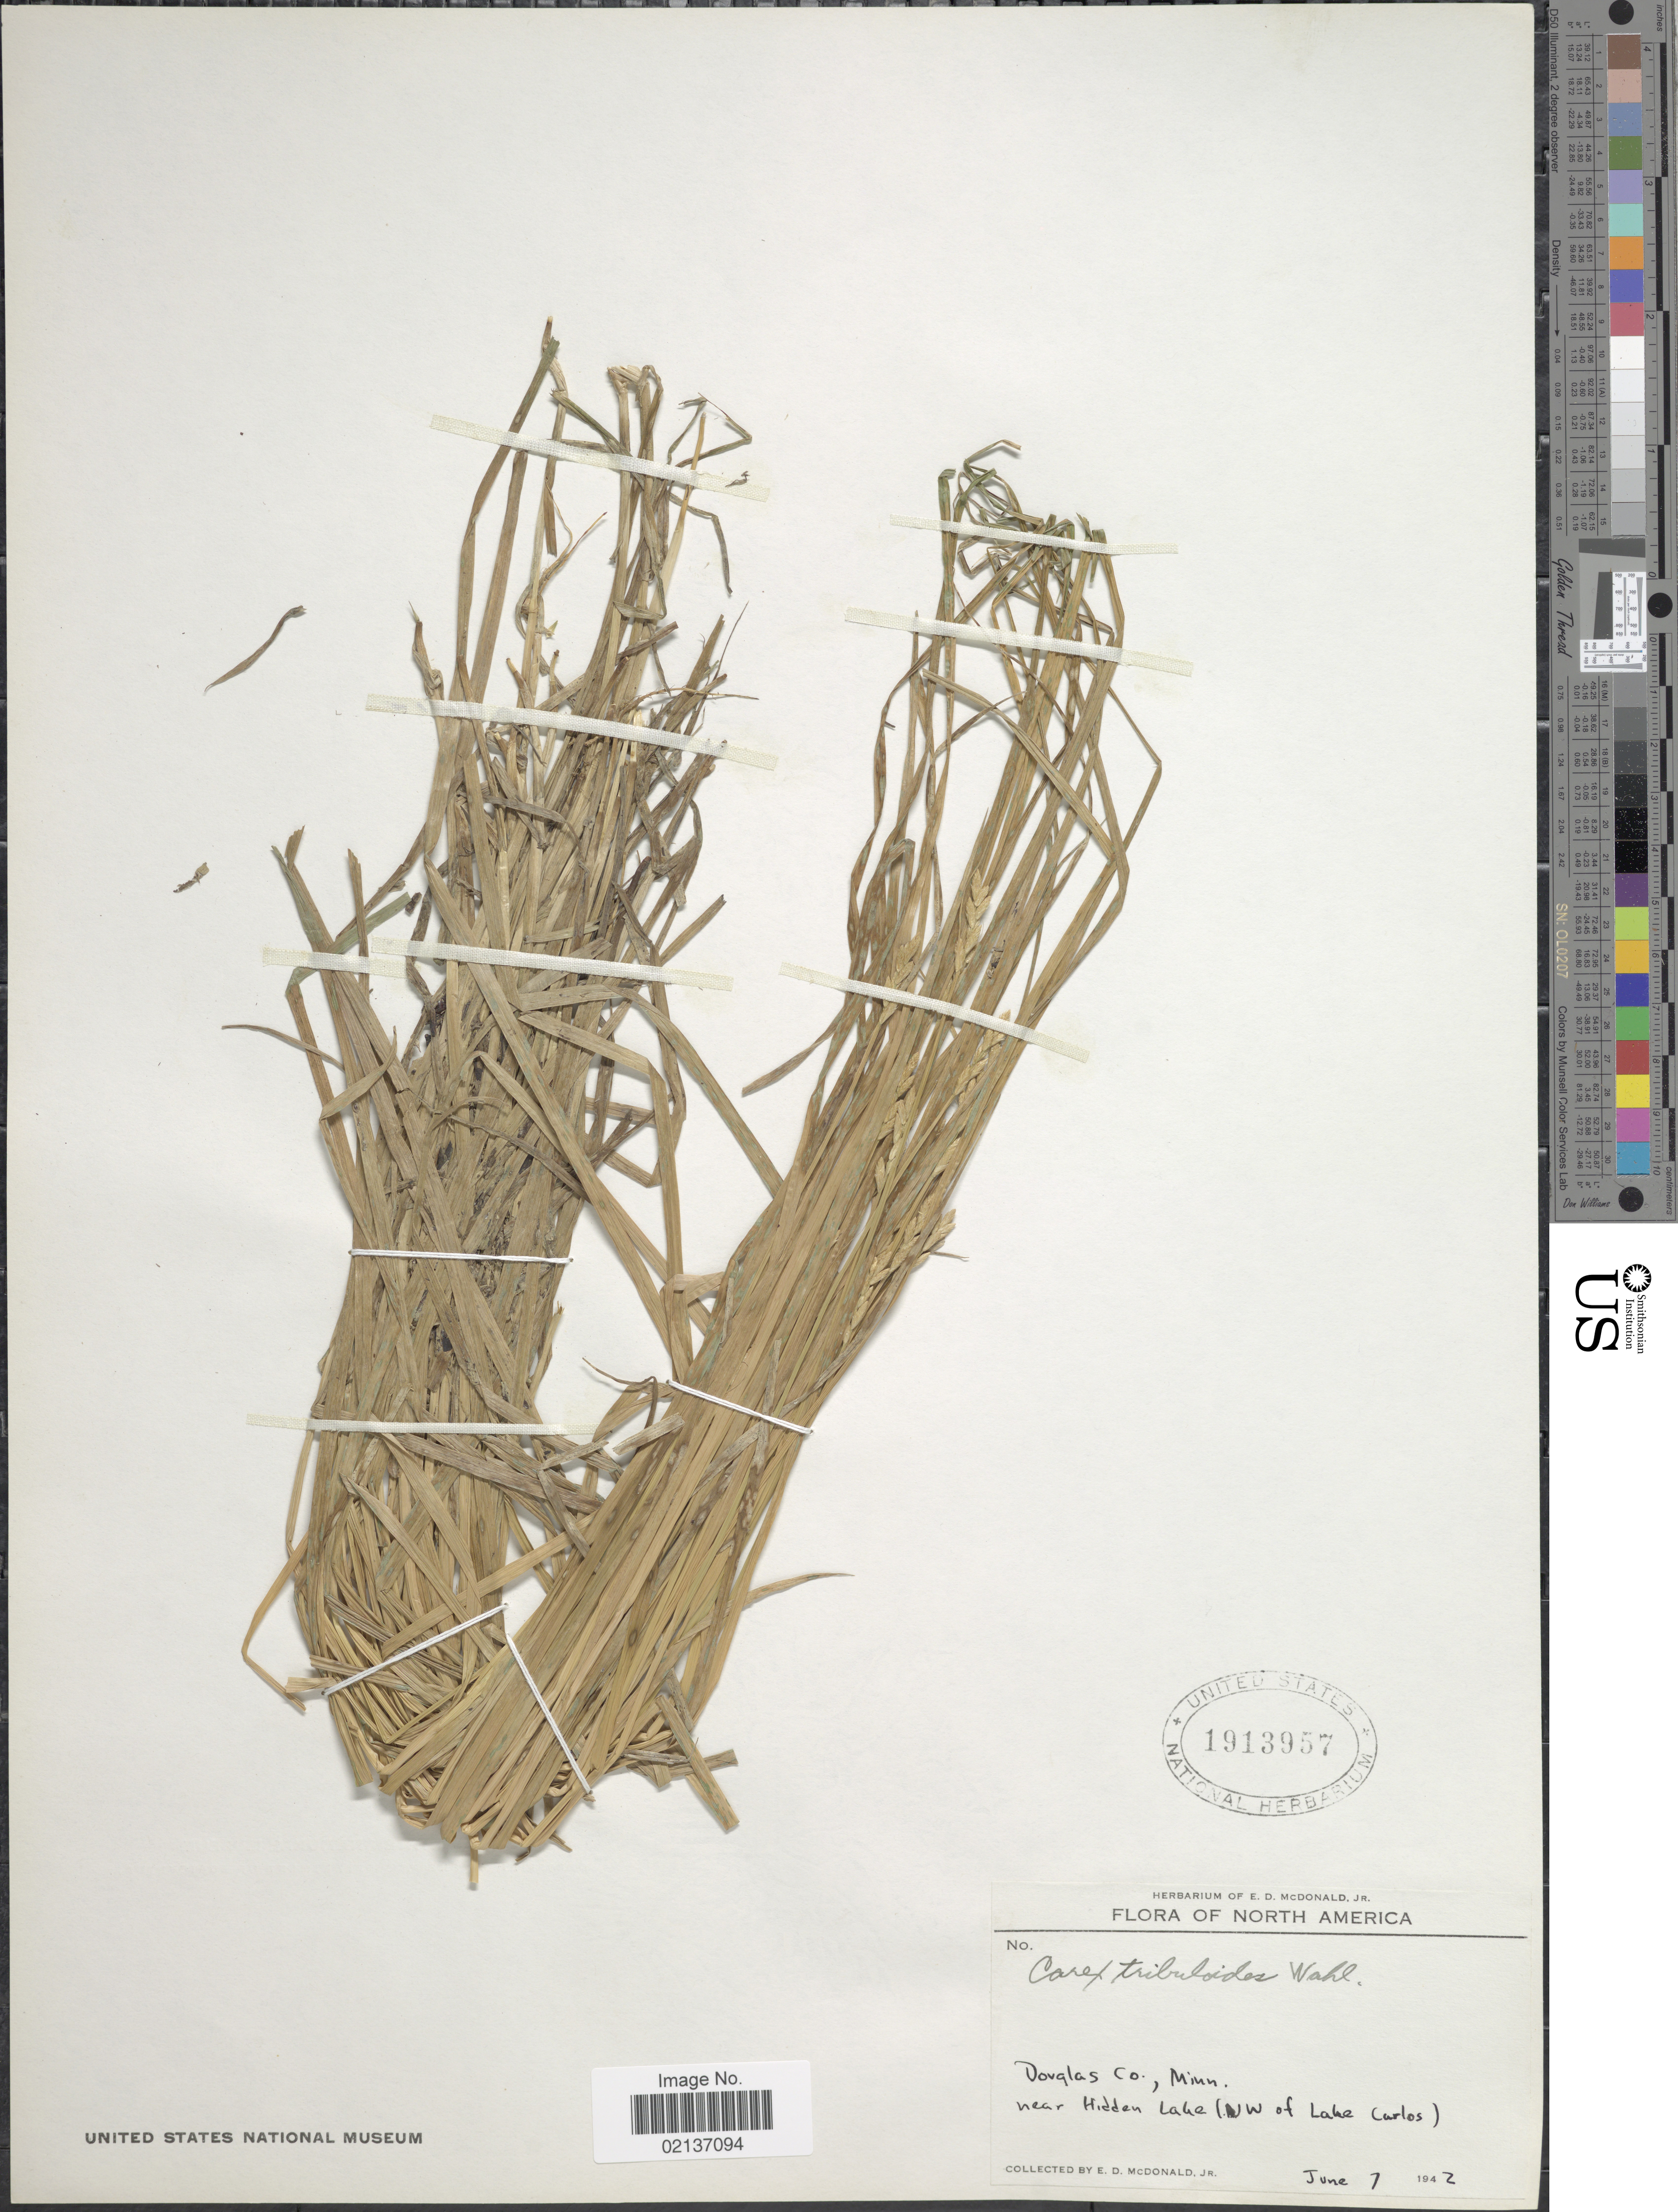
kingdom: Plantae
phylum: Tracheophyta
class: Liliopsida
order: Poales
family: Cyperaceae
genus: Carex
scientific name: Carex tribuloides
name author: Wahlenb.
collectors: E. D. McDonald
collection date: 1942-06-07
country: United States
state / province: Minnesota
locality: Douglas Co., Minn., near Hidden Lake (NW of Lake Carlos)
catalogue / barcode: US 1913957